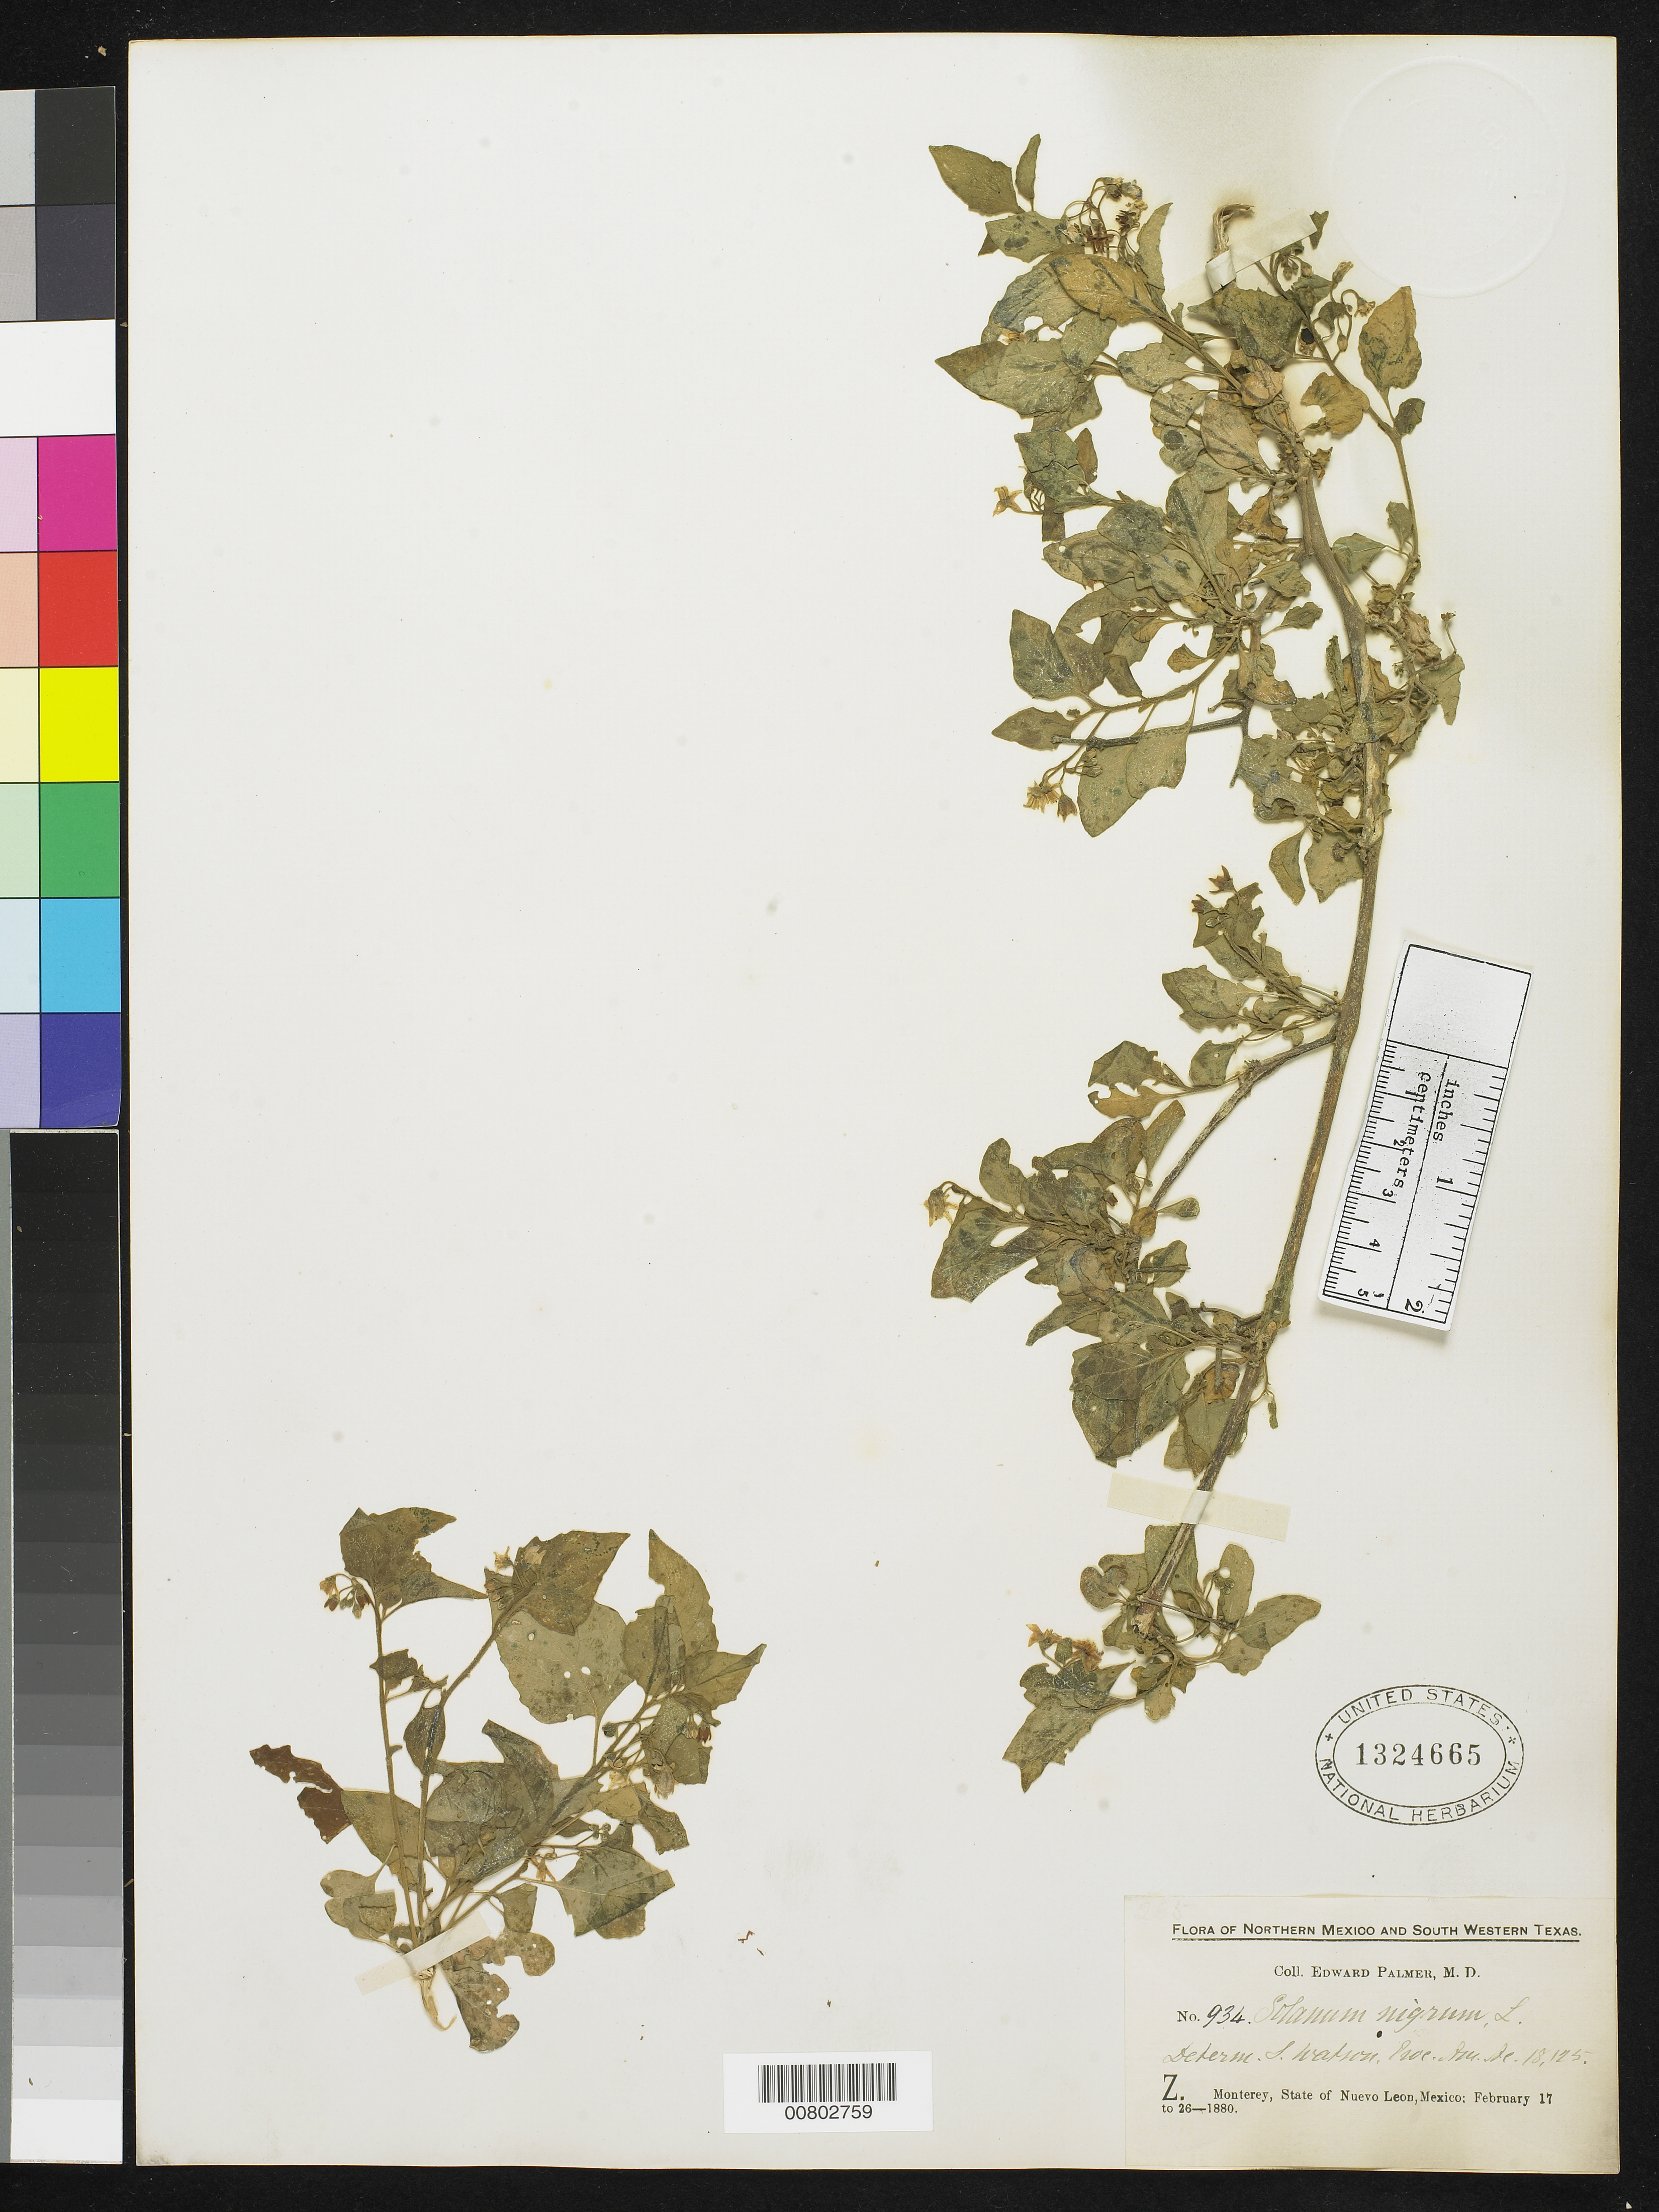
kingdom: Plantae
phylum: Tracheophyta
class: Magnoliopsida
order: Solanales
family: Solanaceae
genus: Solanum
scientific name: Solanum nigrescens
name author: M. Martens & Galeotti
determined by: Knapp, S. D.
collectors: E. Palmer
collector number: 934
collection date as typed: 17 Feb 1880 to 26 Feb 1880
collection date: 1880-02-17/1880-02-26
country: Mexico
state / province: Nuevo León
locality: Z. Monterrey, Nuevo León.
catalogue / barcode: US 1324665